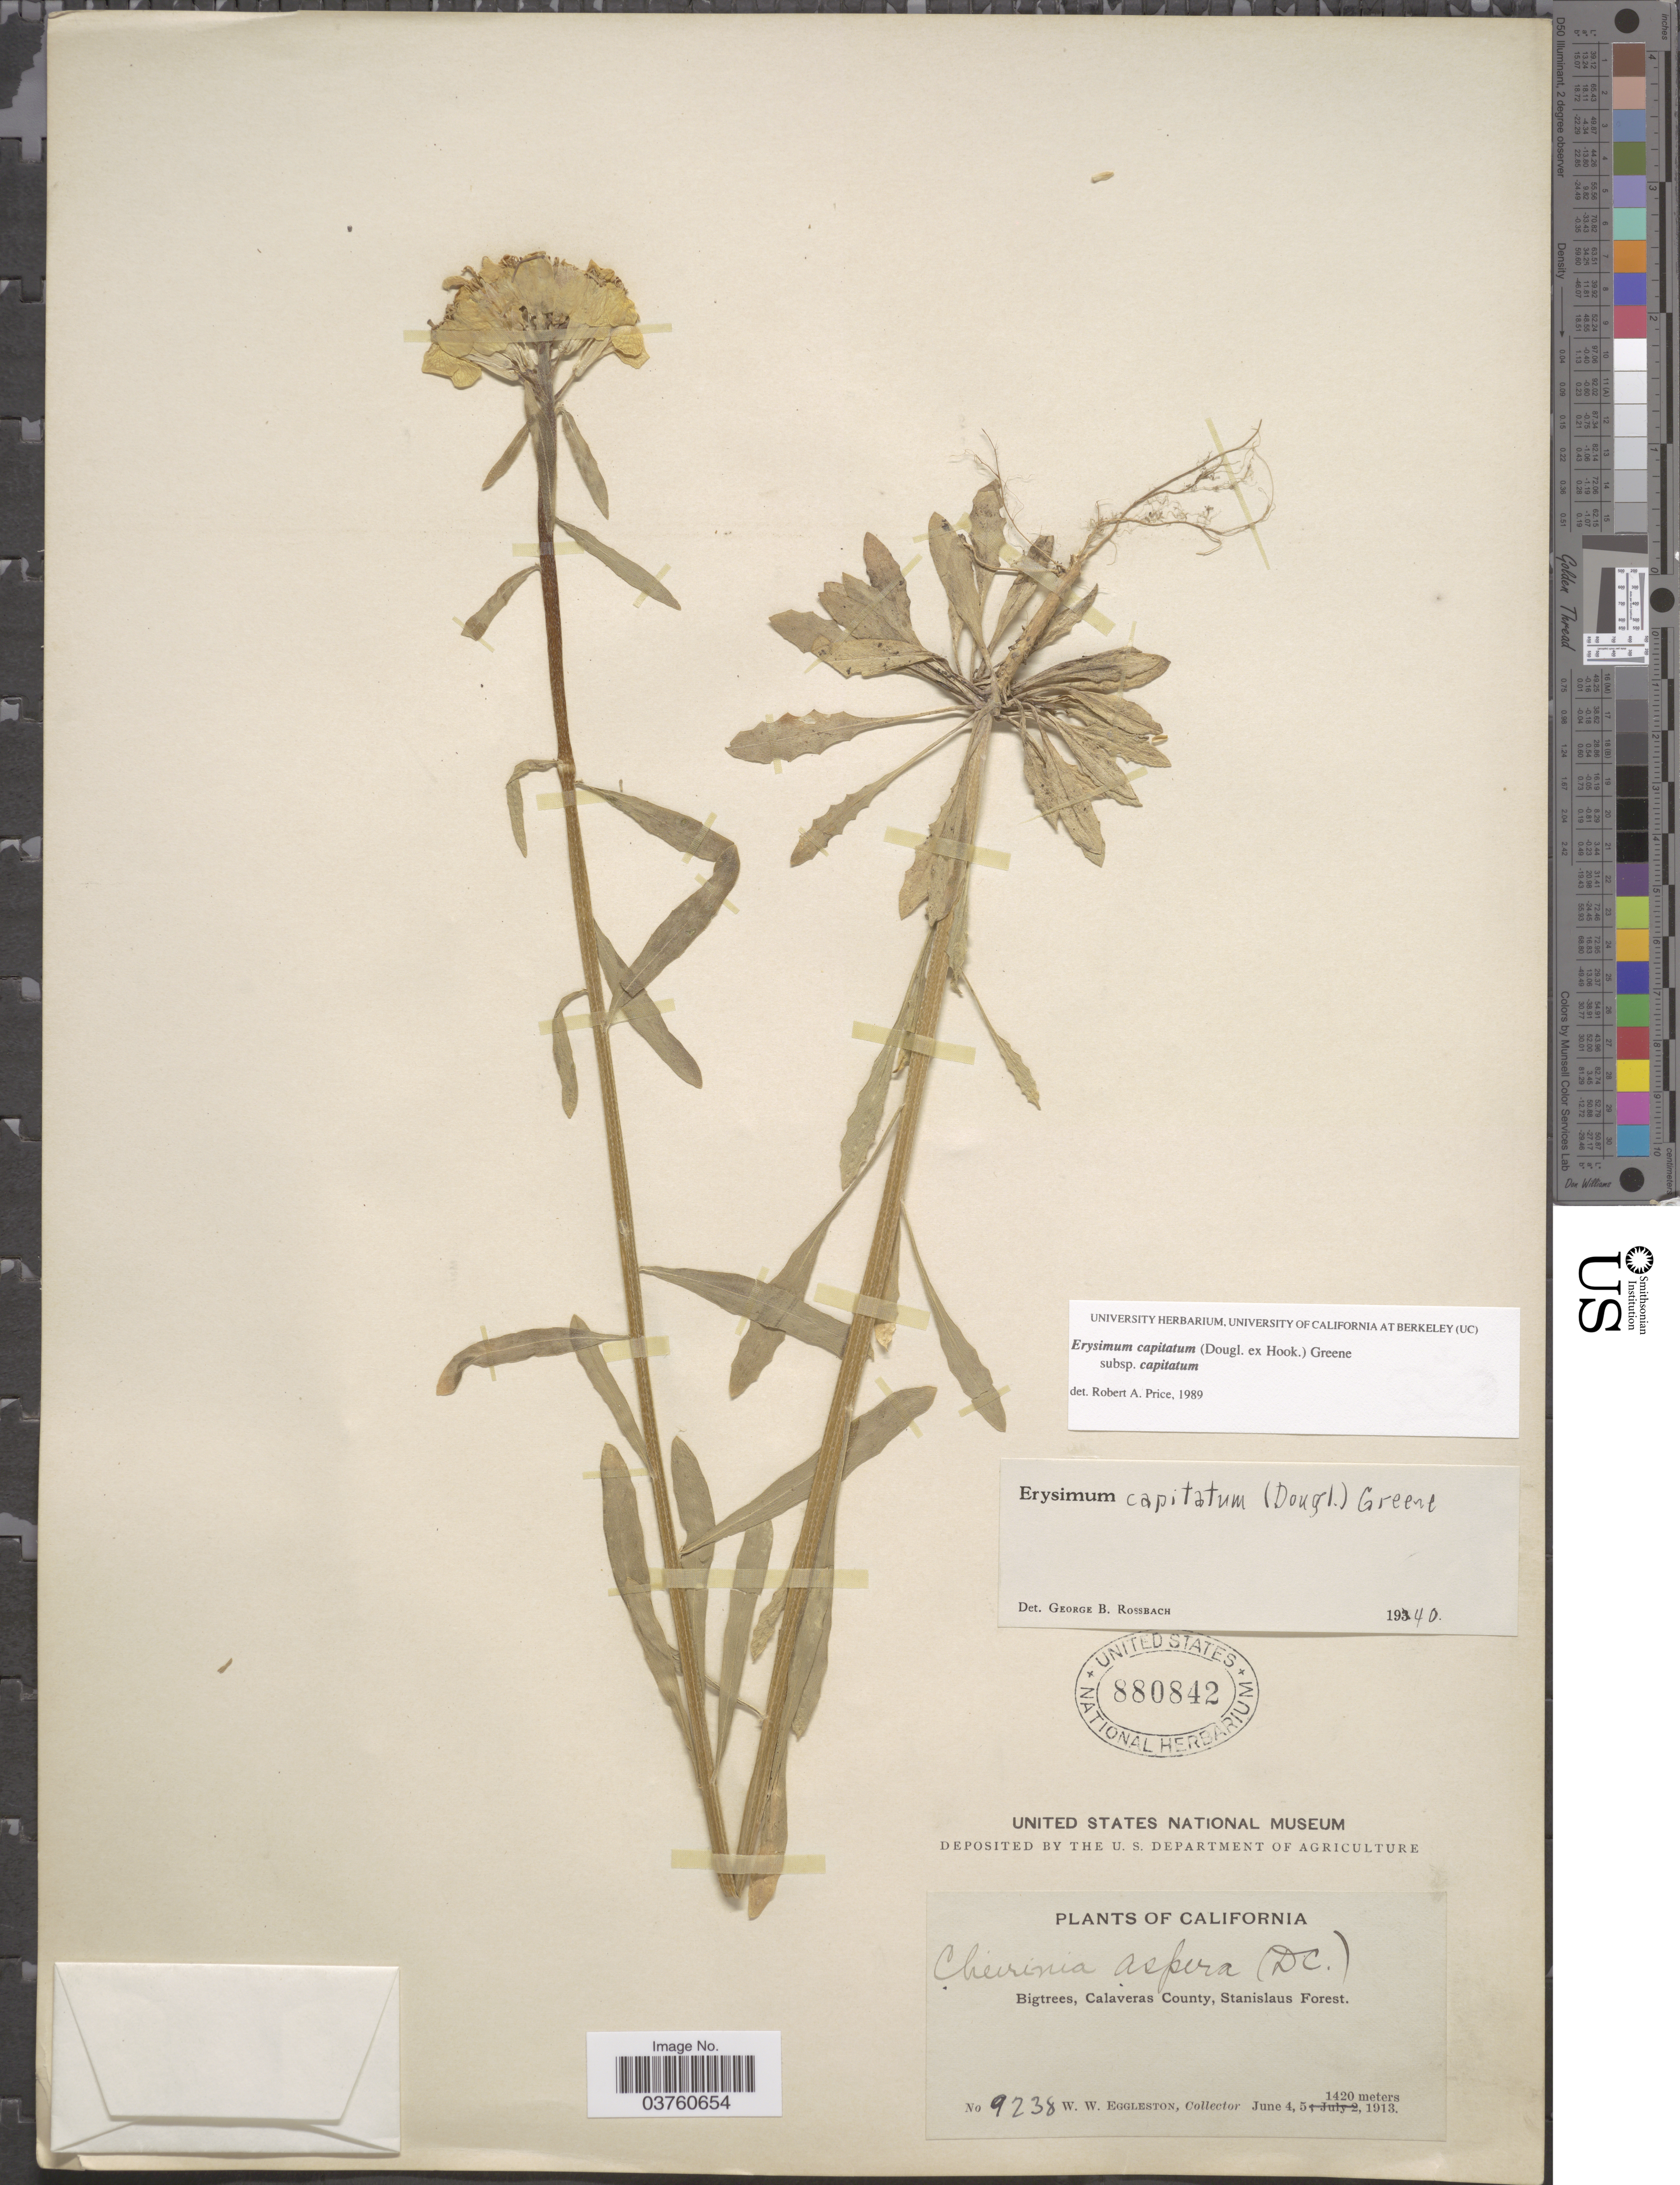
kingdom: Plantae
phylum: Tracheophyta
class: Magnoliopsida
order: Brassicales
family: Brassicaceae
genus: Erysimum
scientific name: Erysimum capitatum subsp. capitatum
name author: (Douglas ex Hook.) Greene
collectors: W. W. Eggleston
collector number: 9238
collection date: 1913-06-04/1913-06-05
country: United States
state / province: California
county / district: Calaveras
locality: Bigtrees, Calaveras County, Stanislaus Forest.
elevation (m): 1420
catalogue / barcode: US 880842